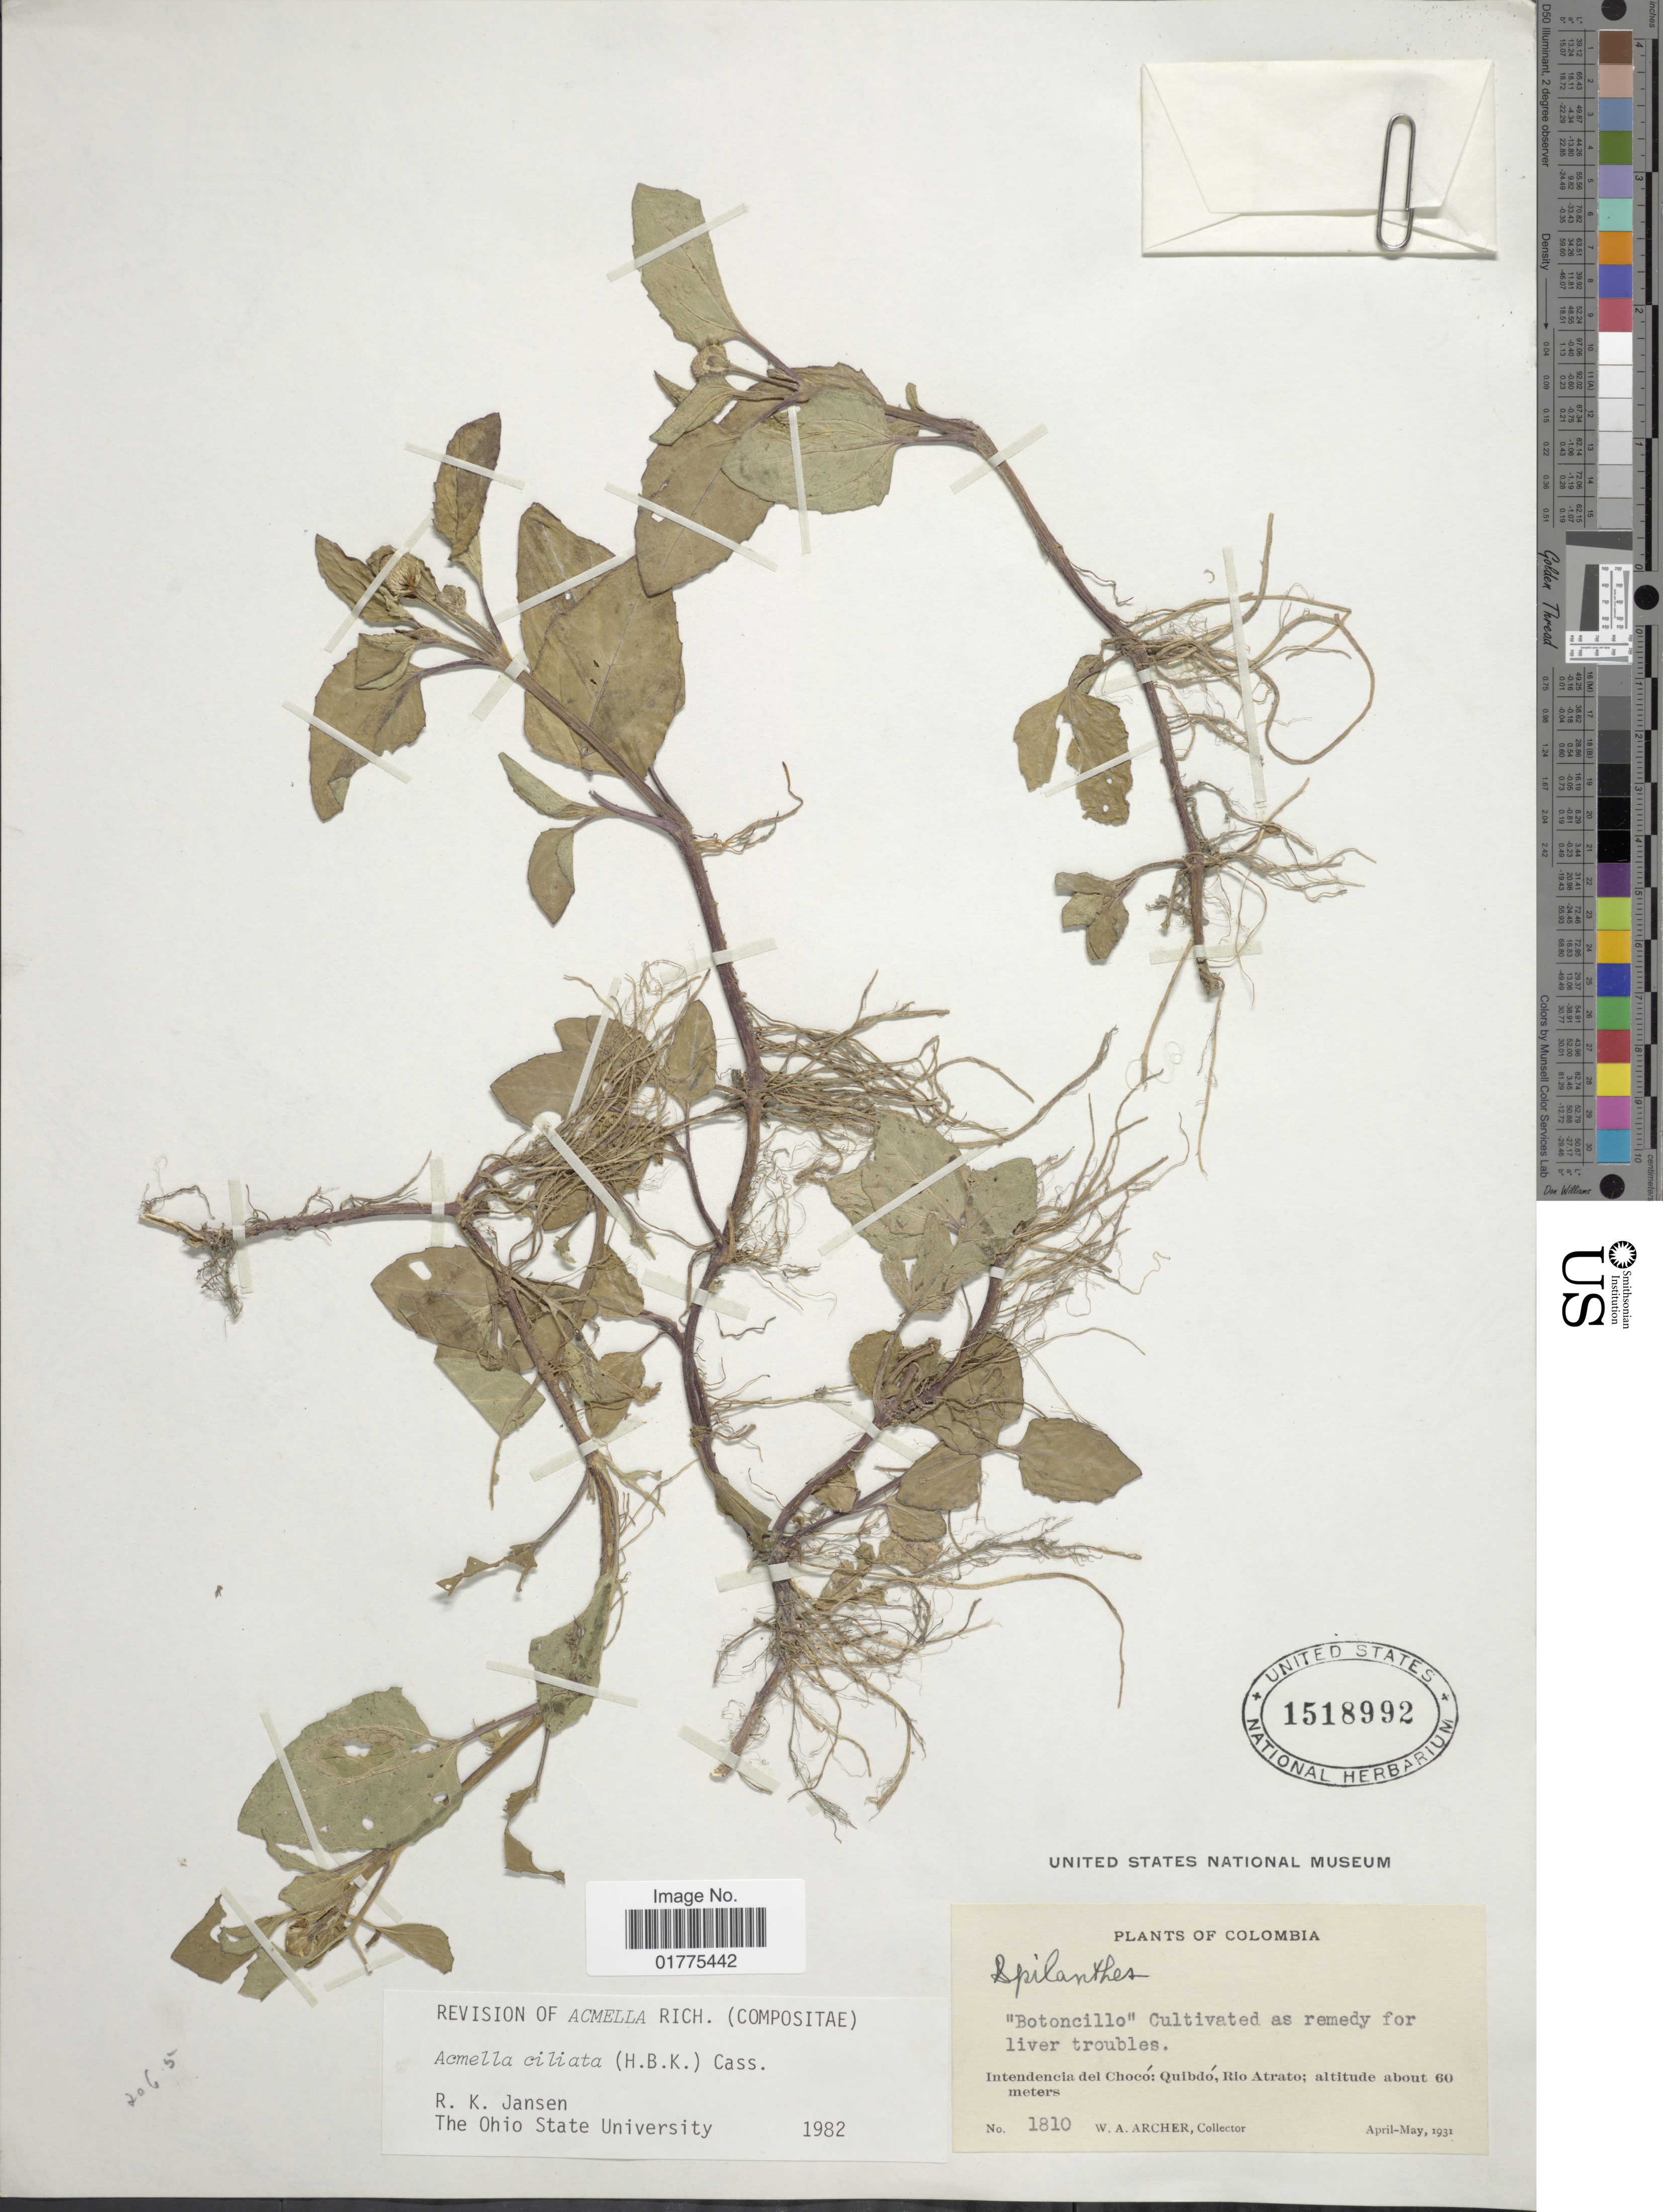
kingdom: Plantae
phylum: Tracheophyta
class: Magnoliopsida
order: Asterales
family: Asteraceae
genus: Acmella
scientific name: Acmella ciliata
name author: (Kunth) Cass.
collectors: W. A. Archer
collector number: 1810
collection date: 1931-04/1931-05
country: Colombia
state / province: Chocó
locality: Quibdo, Rio Atrato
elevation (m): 60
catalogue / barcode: US 1518992